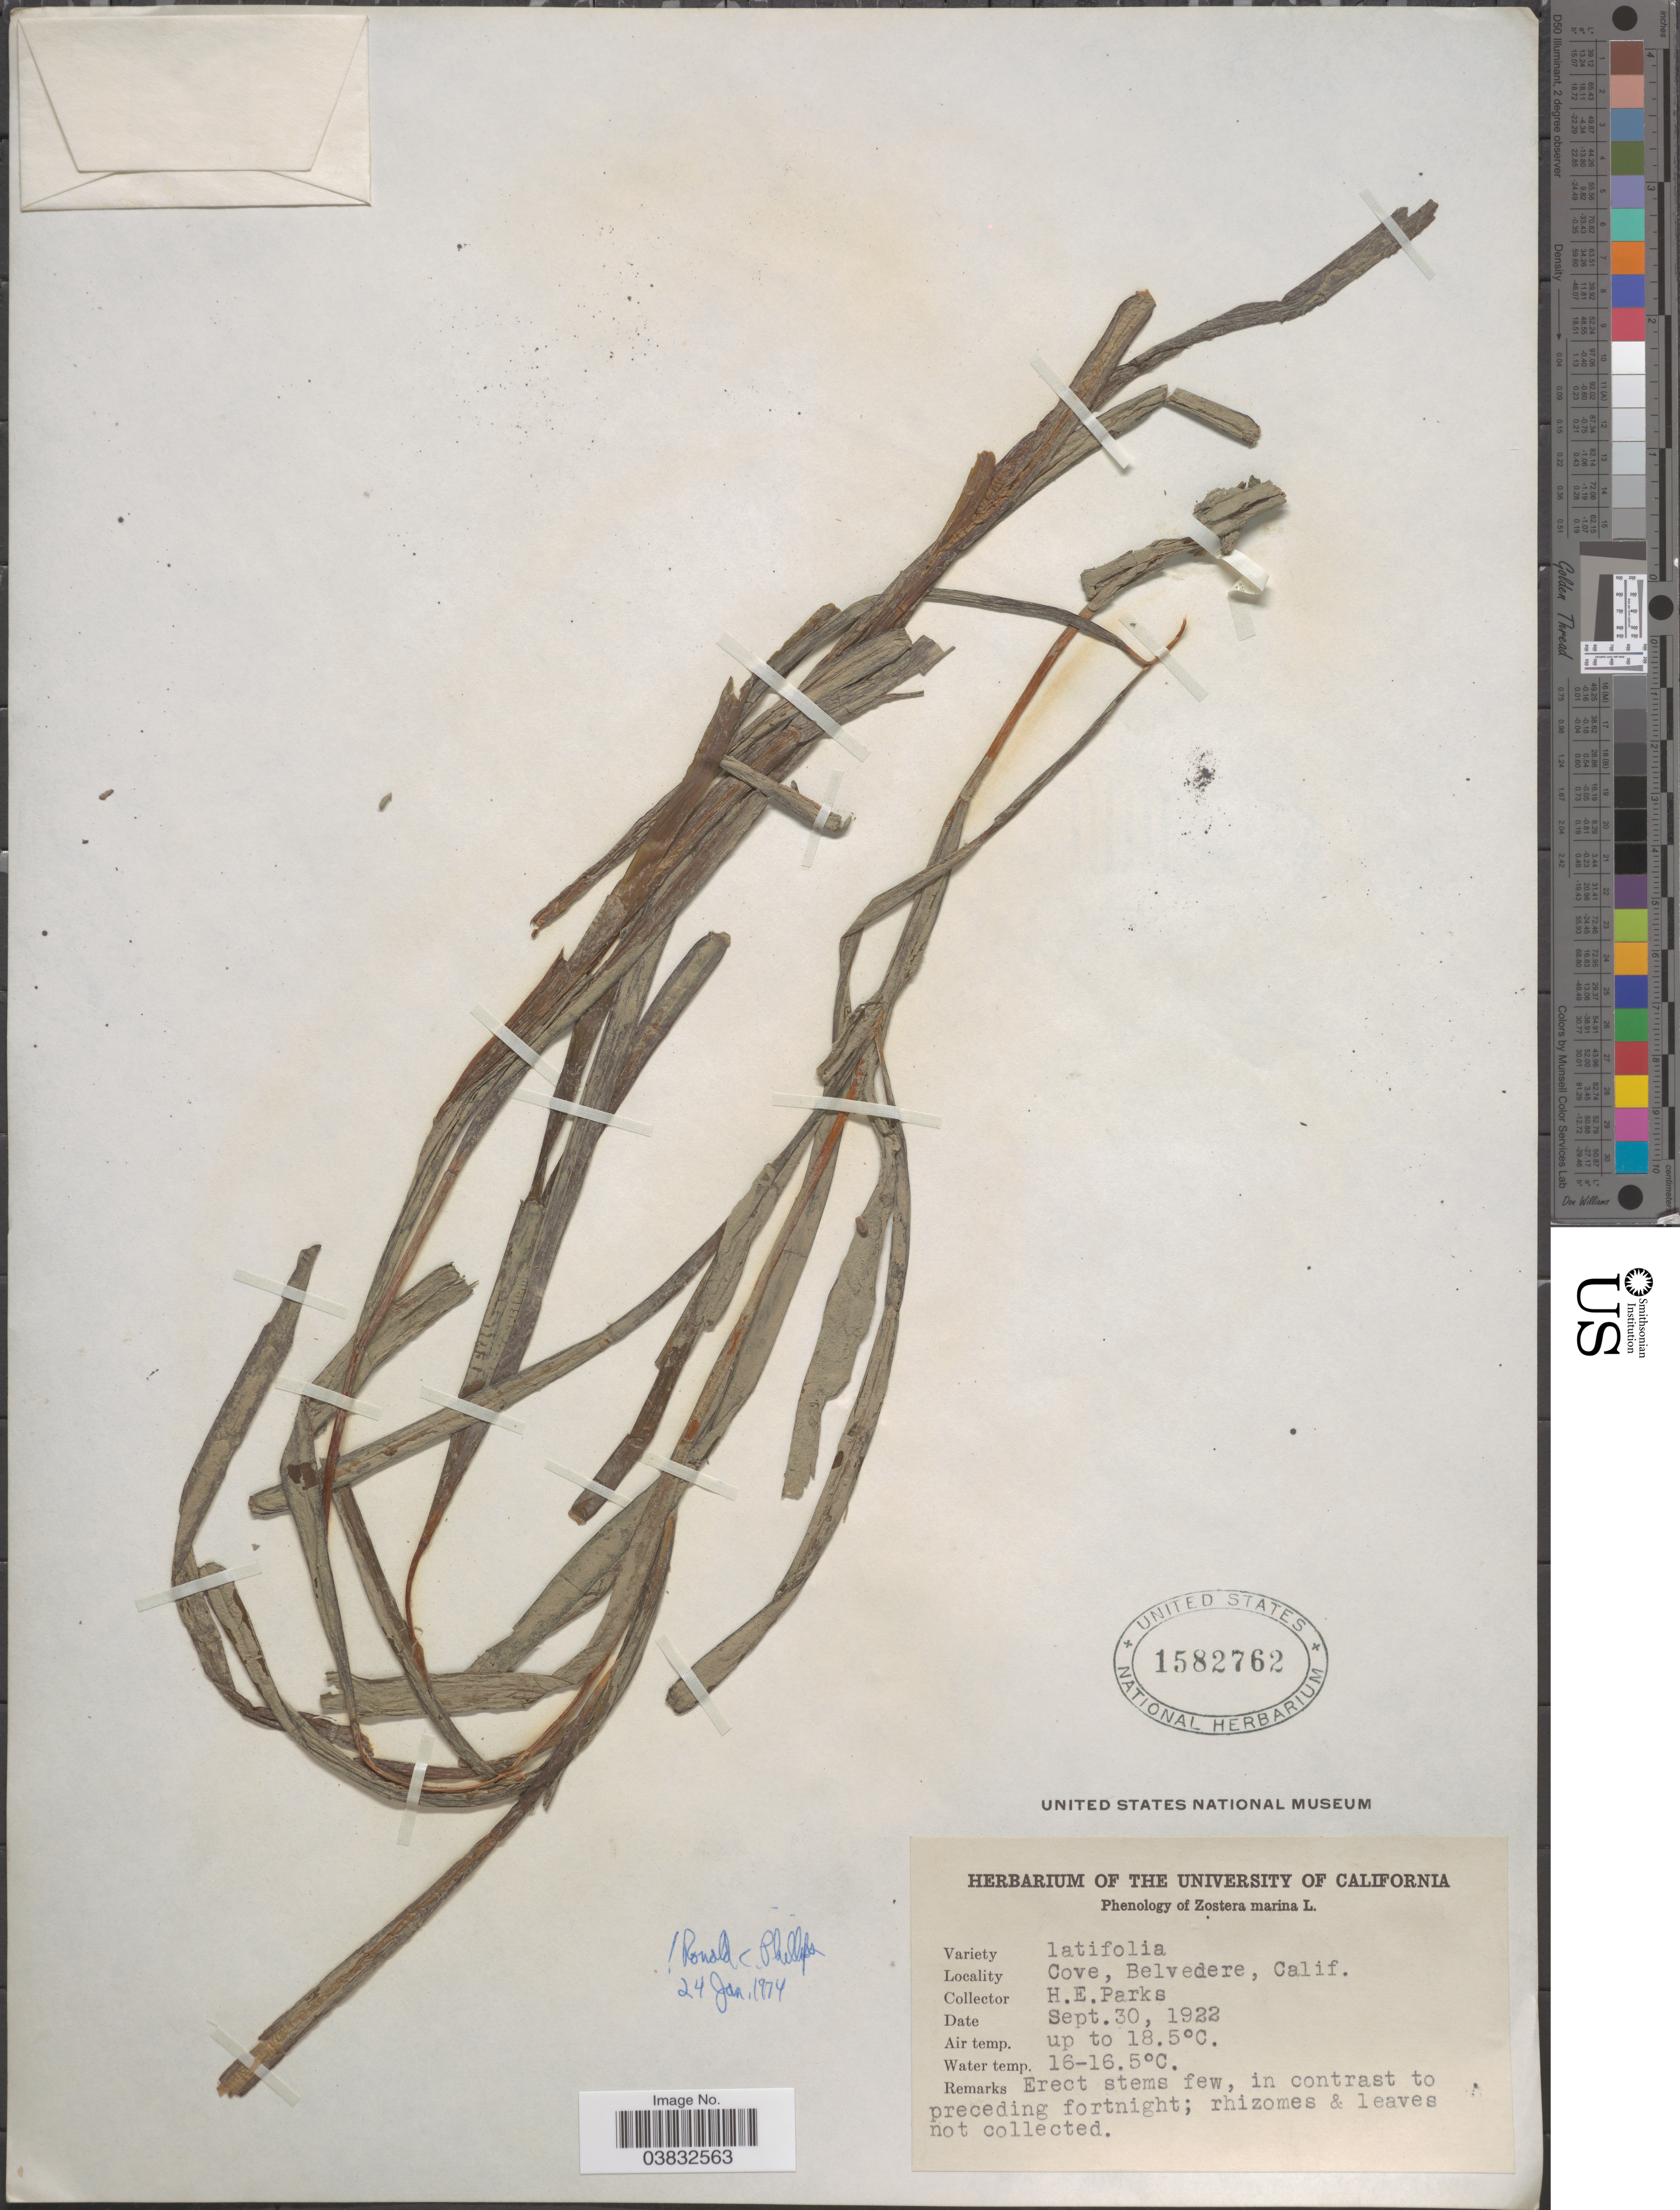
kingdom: Plantae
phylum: Tracheophyta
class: Liliopsida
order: Alismatales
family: Zosteraceae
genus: Zostera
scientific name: Zostera marina var. latifolia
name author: L.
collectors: H. E. Parks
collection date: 1922-09-30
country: United States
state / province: California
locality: Cove, Balvedere.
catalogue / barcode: US 1582762